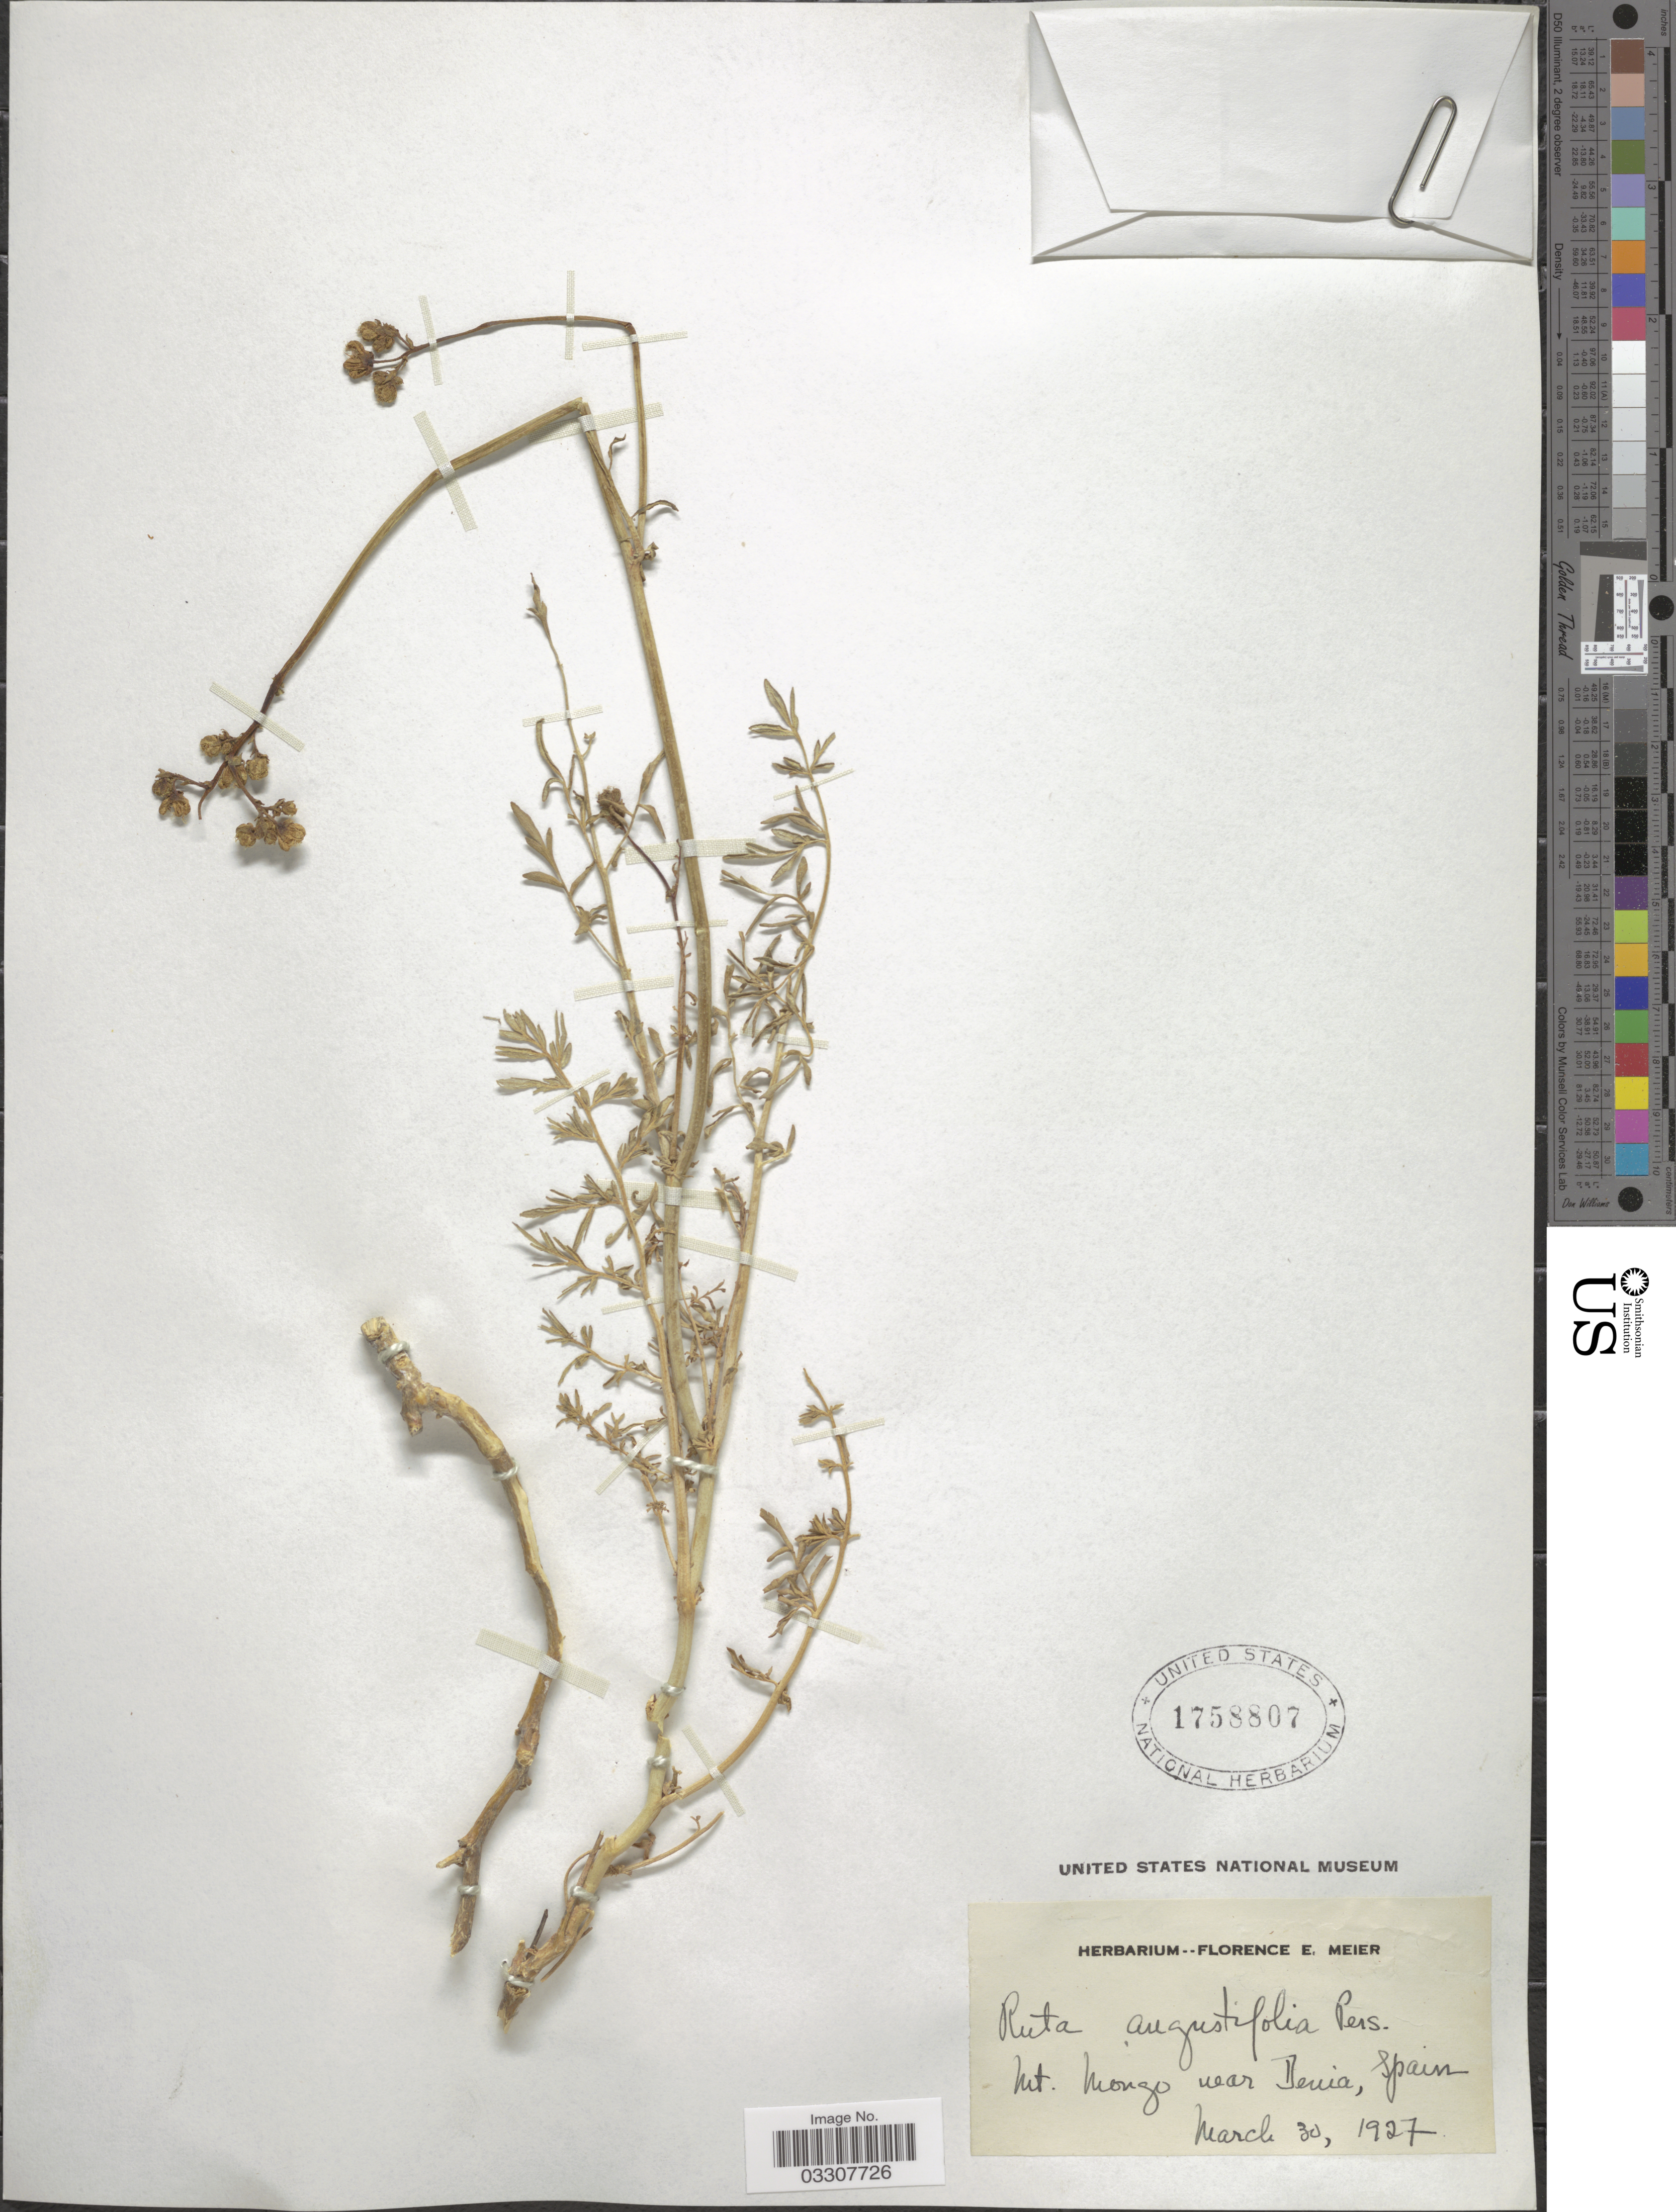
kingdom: Plantae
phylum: Tracheophyta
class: Magnoliopsida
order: Sapindales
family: Rutaceae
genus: Ruta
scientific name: Ruta angustifolia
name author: Pers.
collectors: ex herb. Florence E. Meier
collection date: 1927-03-30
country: Spain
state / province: Valenciana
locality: Mt. Mongo near Denia.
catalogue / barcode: US 1758807